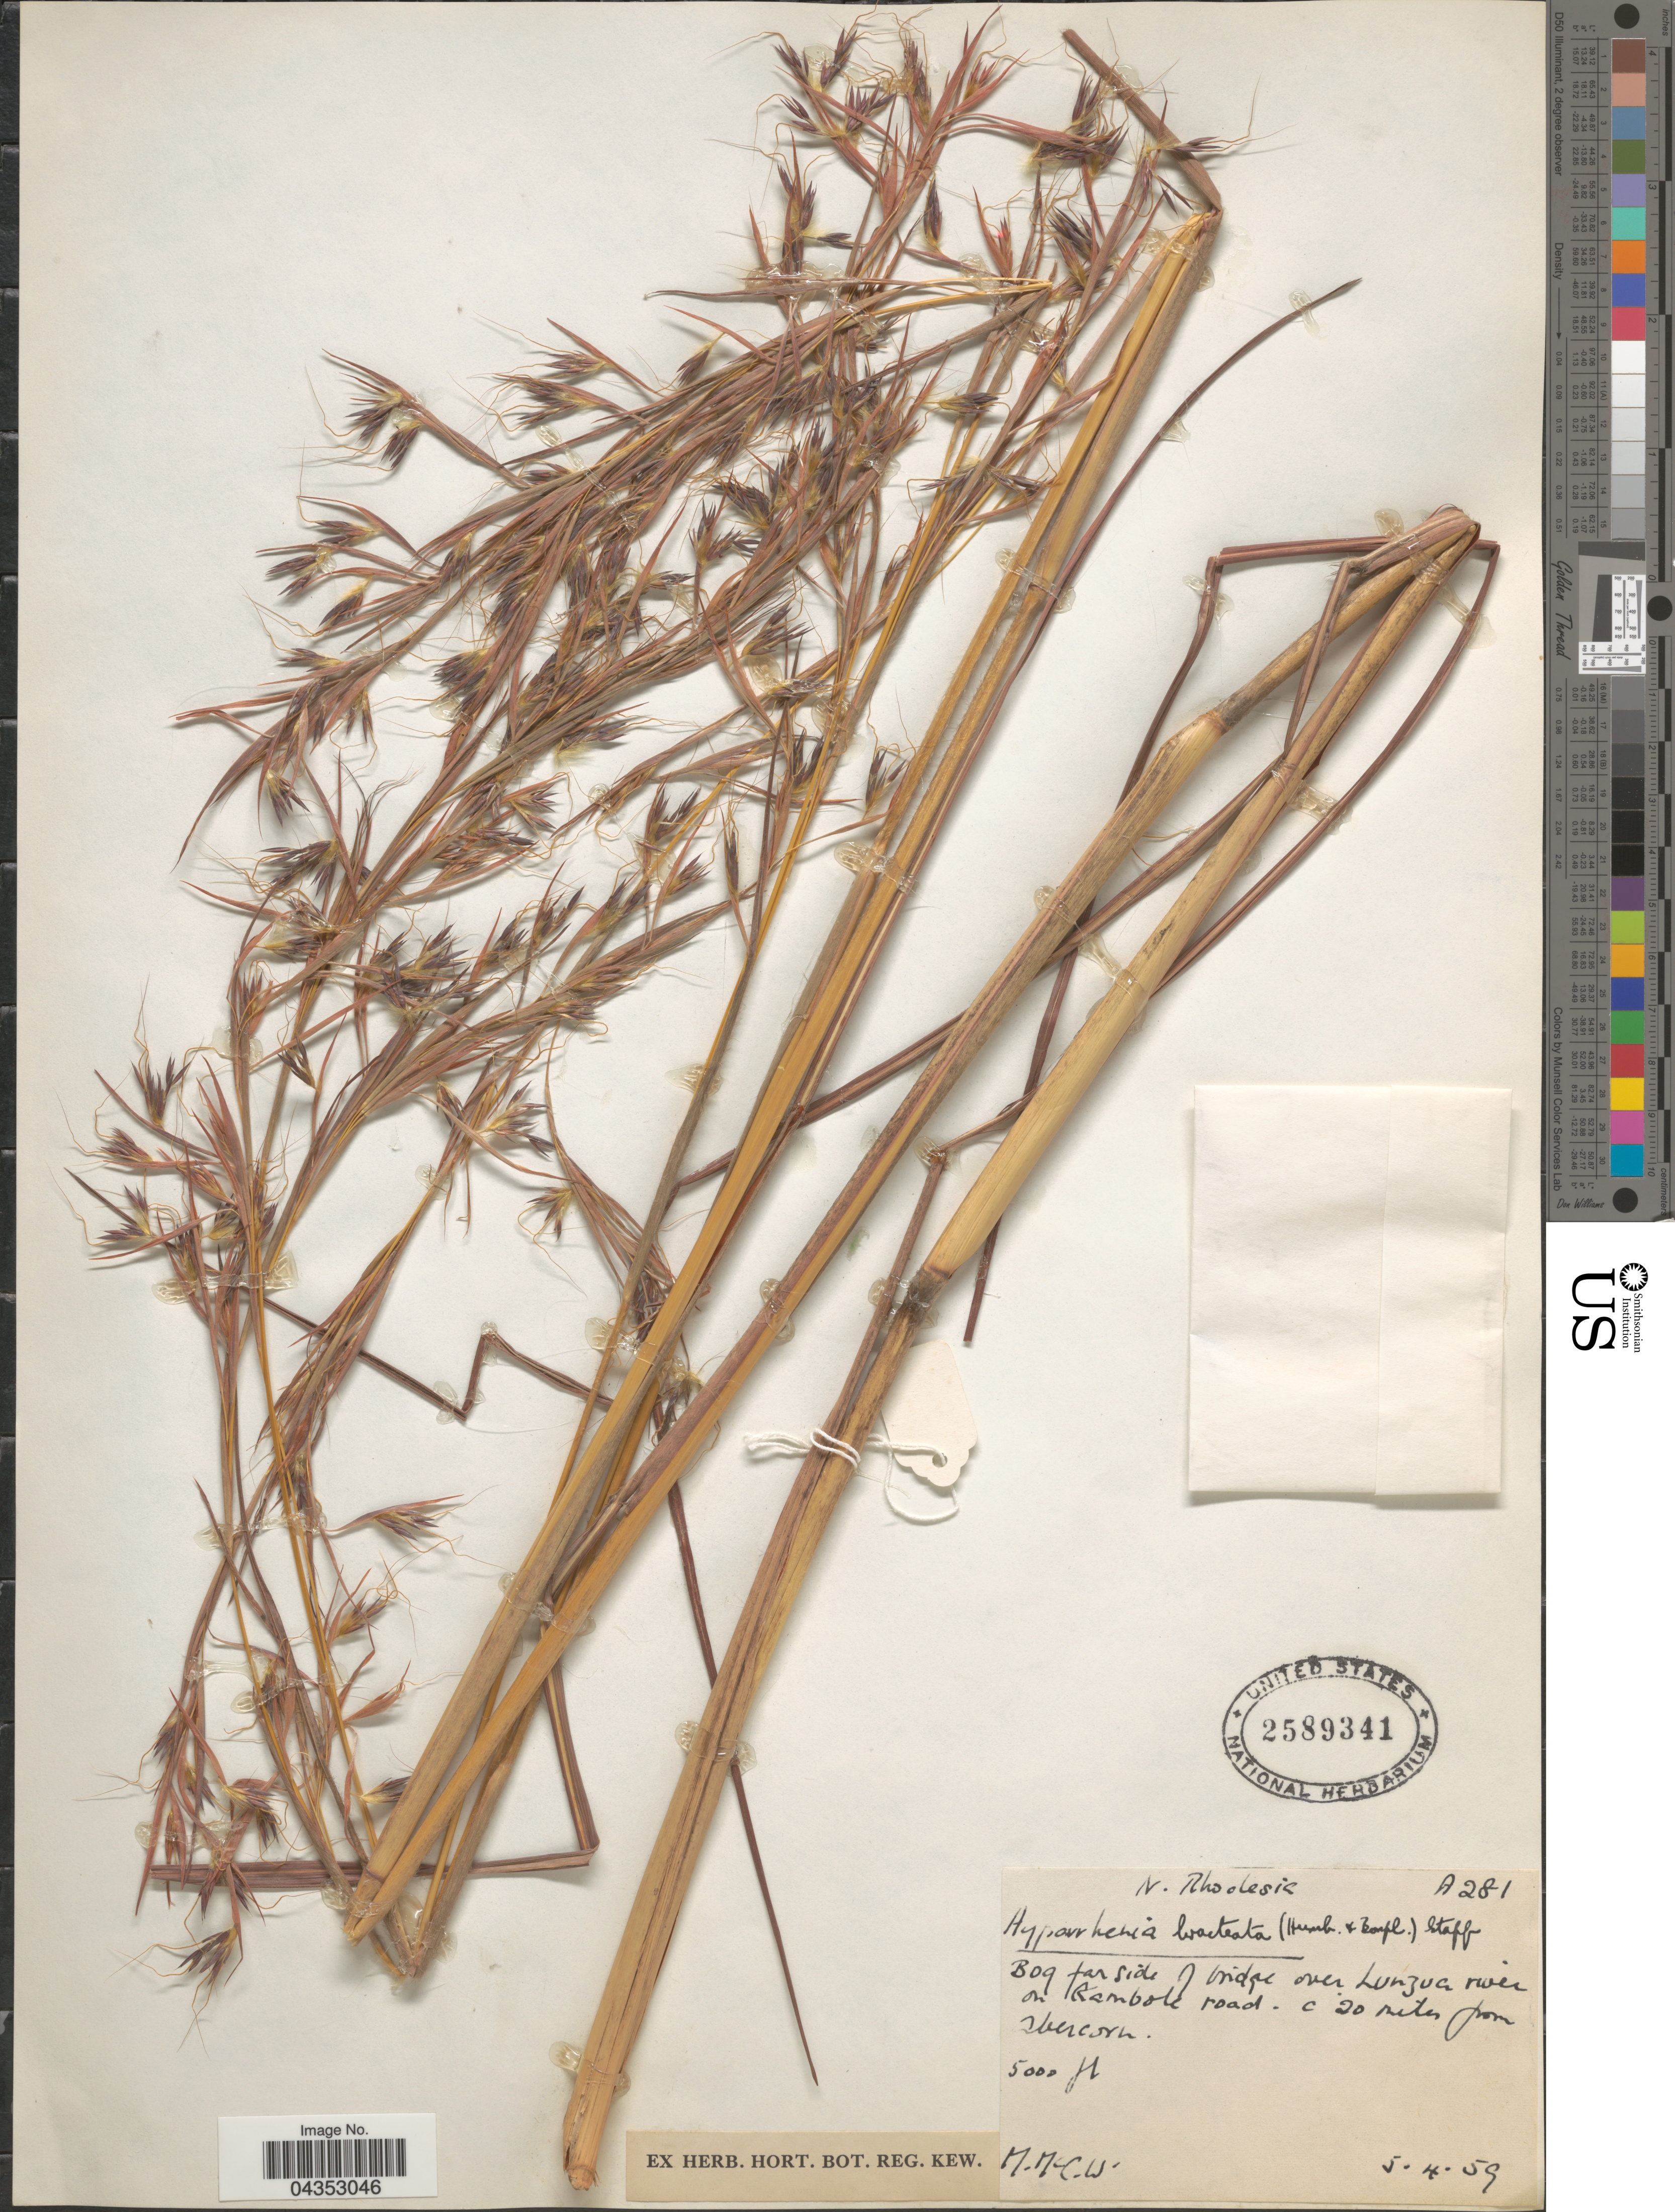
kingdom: Plantae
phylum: Tracheophyta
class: Liliopsida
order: Poales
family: Poaceae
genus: Hyparrhenia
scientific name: Hyparrhenia bracteata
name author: (Humb. & Bonpl.) Stapf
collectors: M. M. C. W.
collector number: A281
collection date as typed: Transcribed d/m/y: 5/4/59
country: Zambia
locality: N. Rhodesia. Bog far side of bridge over Lunzua river on Kambole road. C 20 miles from Abercorn.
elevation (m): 1524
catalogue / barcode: US 2589341